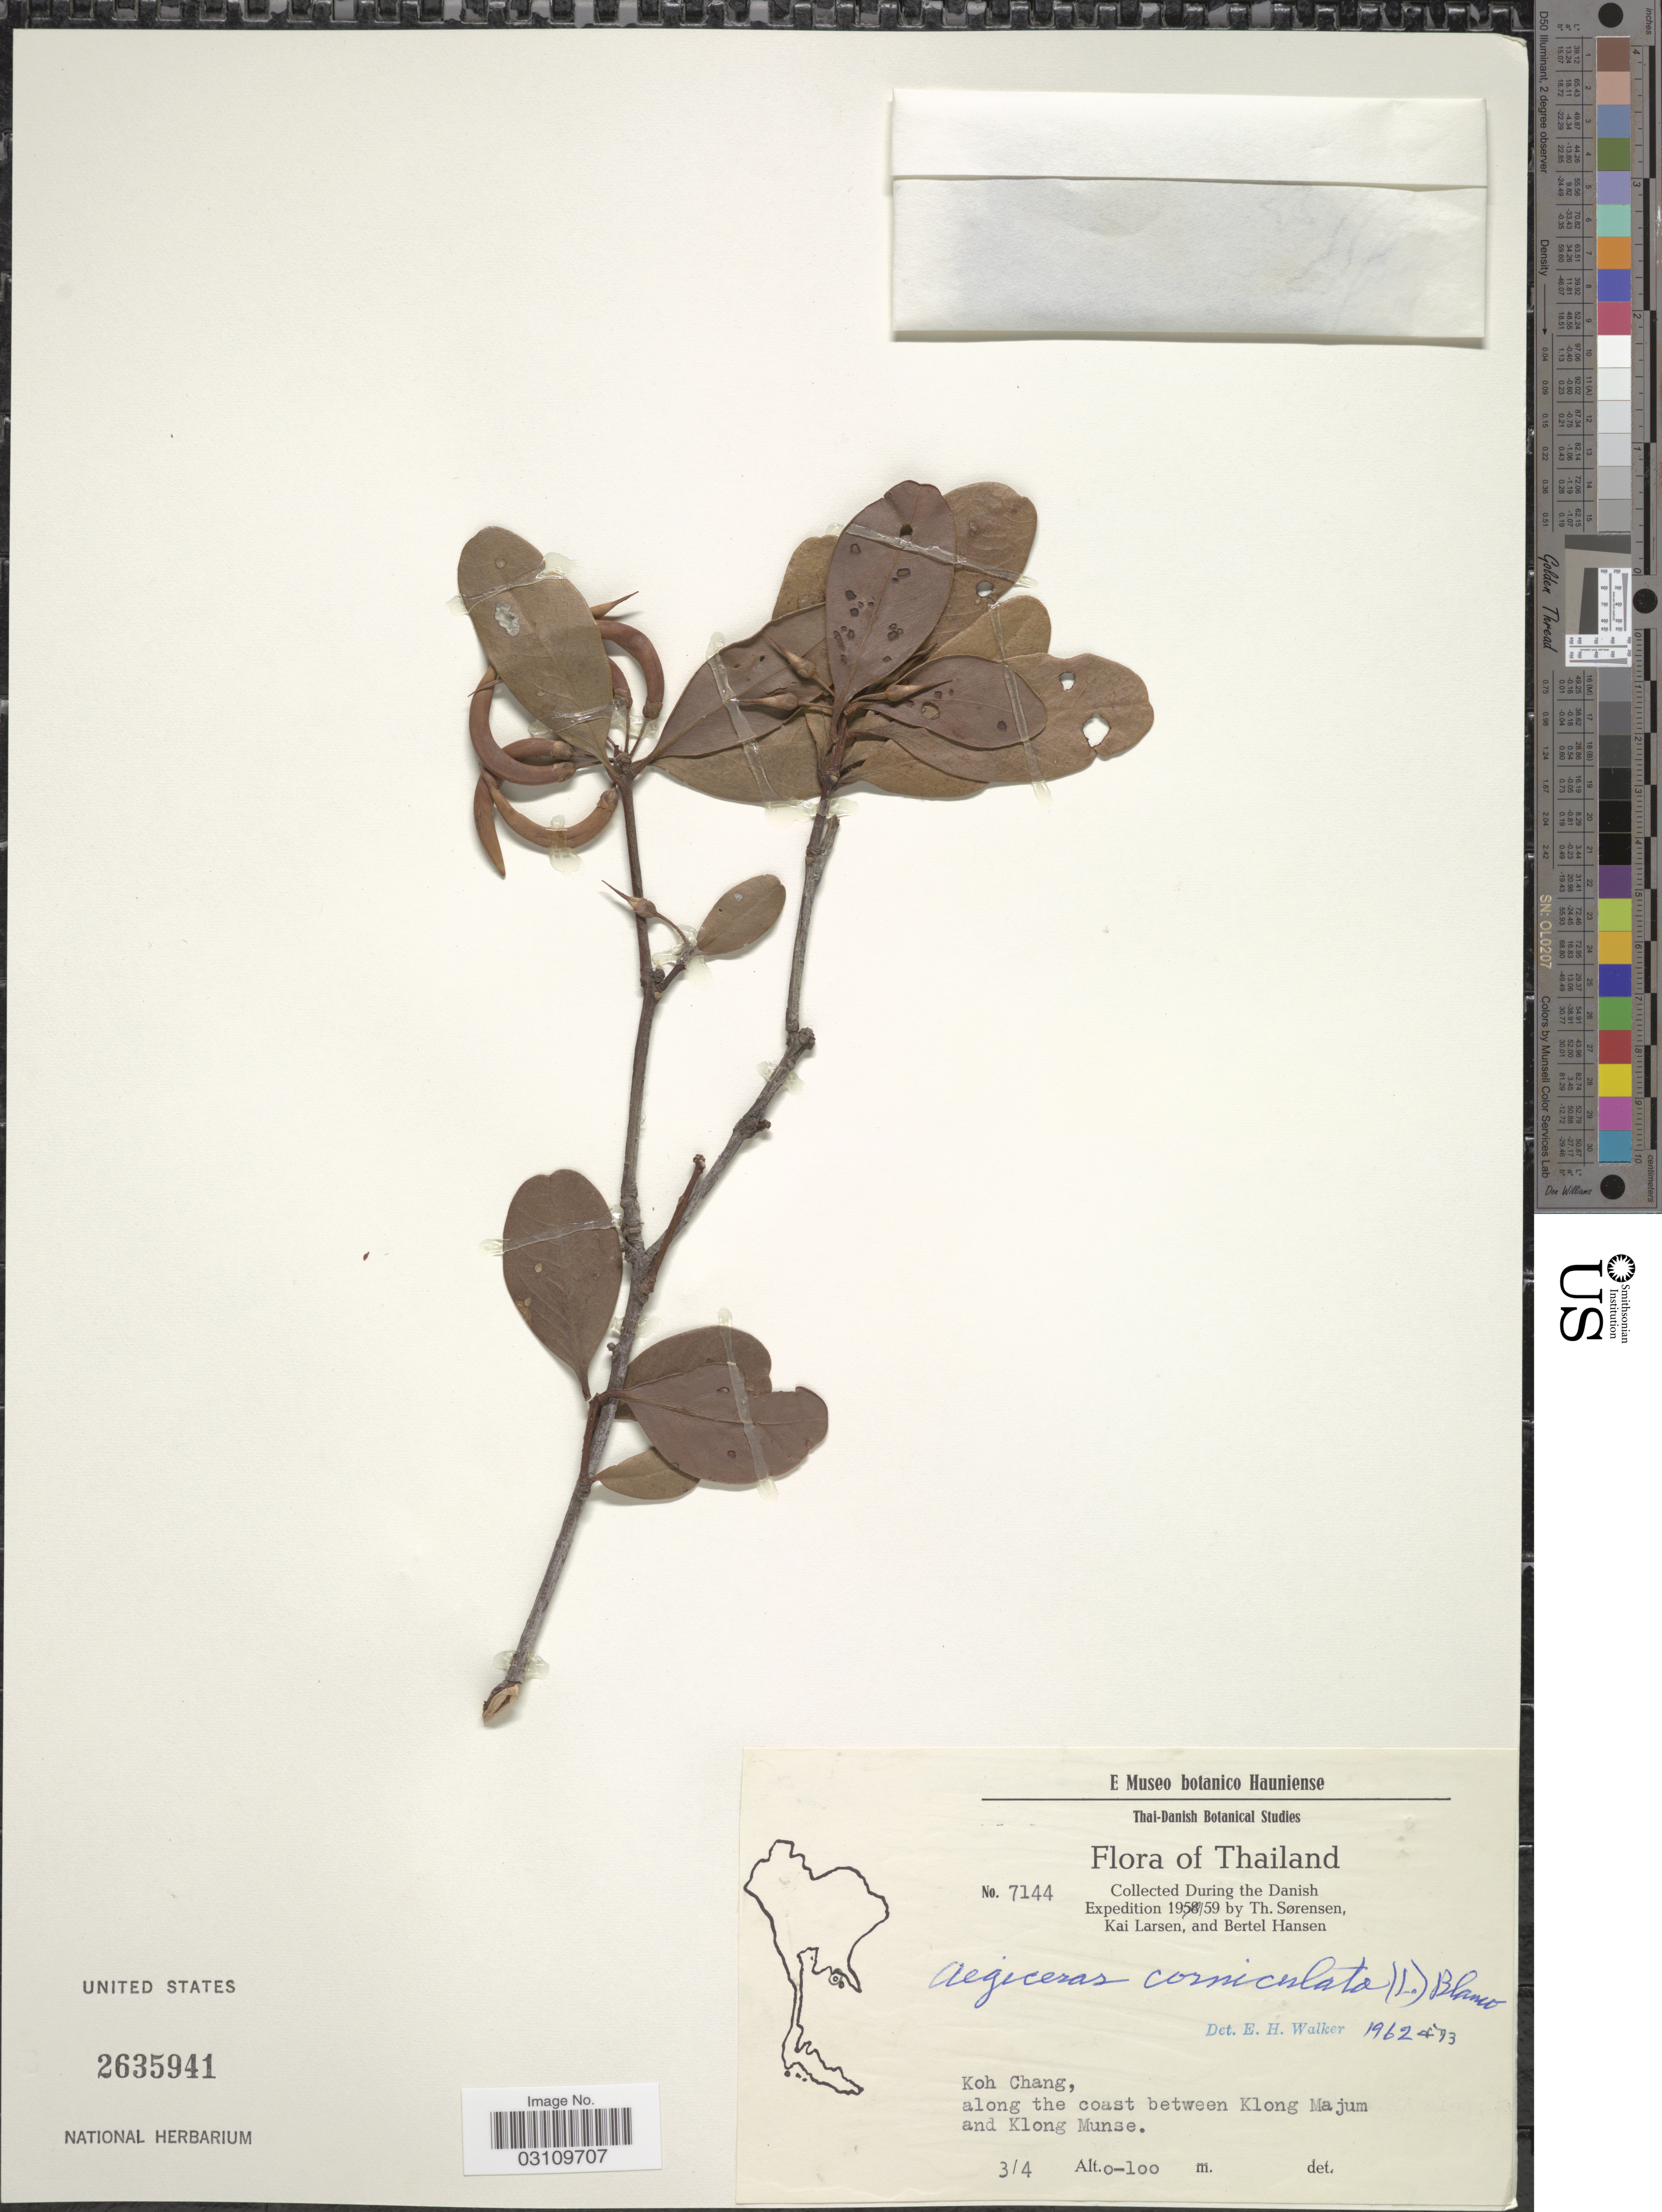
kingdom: Plantae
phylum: Tracheophyta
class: Magnoliopsida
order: Ericales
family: Primulaceae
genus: Aegiceras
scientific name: Aegiceras corniculatum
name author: (L.) Blanco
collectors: T. Sorensen, K. Larsen & B. Hansen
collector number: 7144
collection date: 1959-04-03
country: Thailand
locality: Koh Chang, along the coast between Klong Majum and Klong Munse.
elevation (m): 0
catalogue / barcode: US 2635941